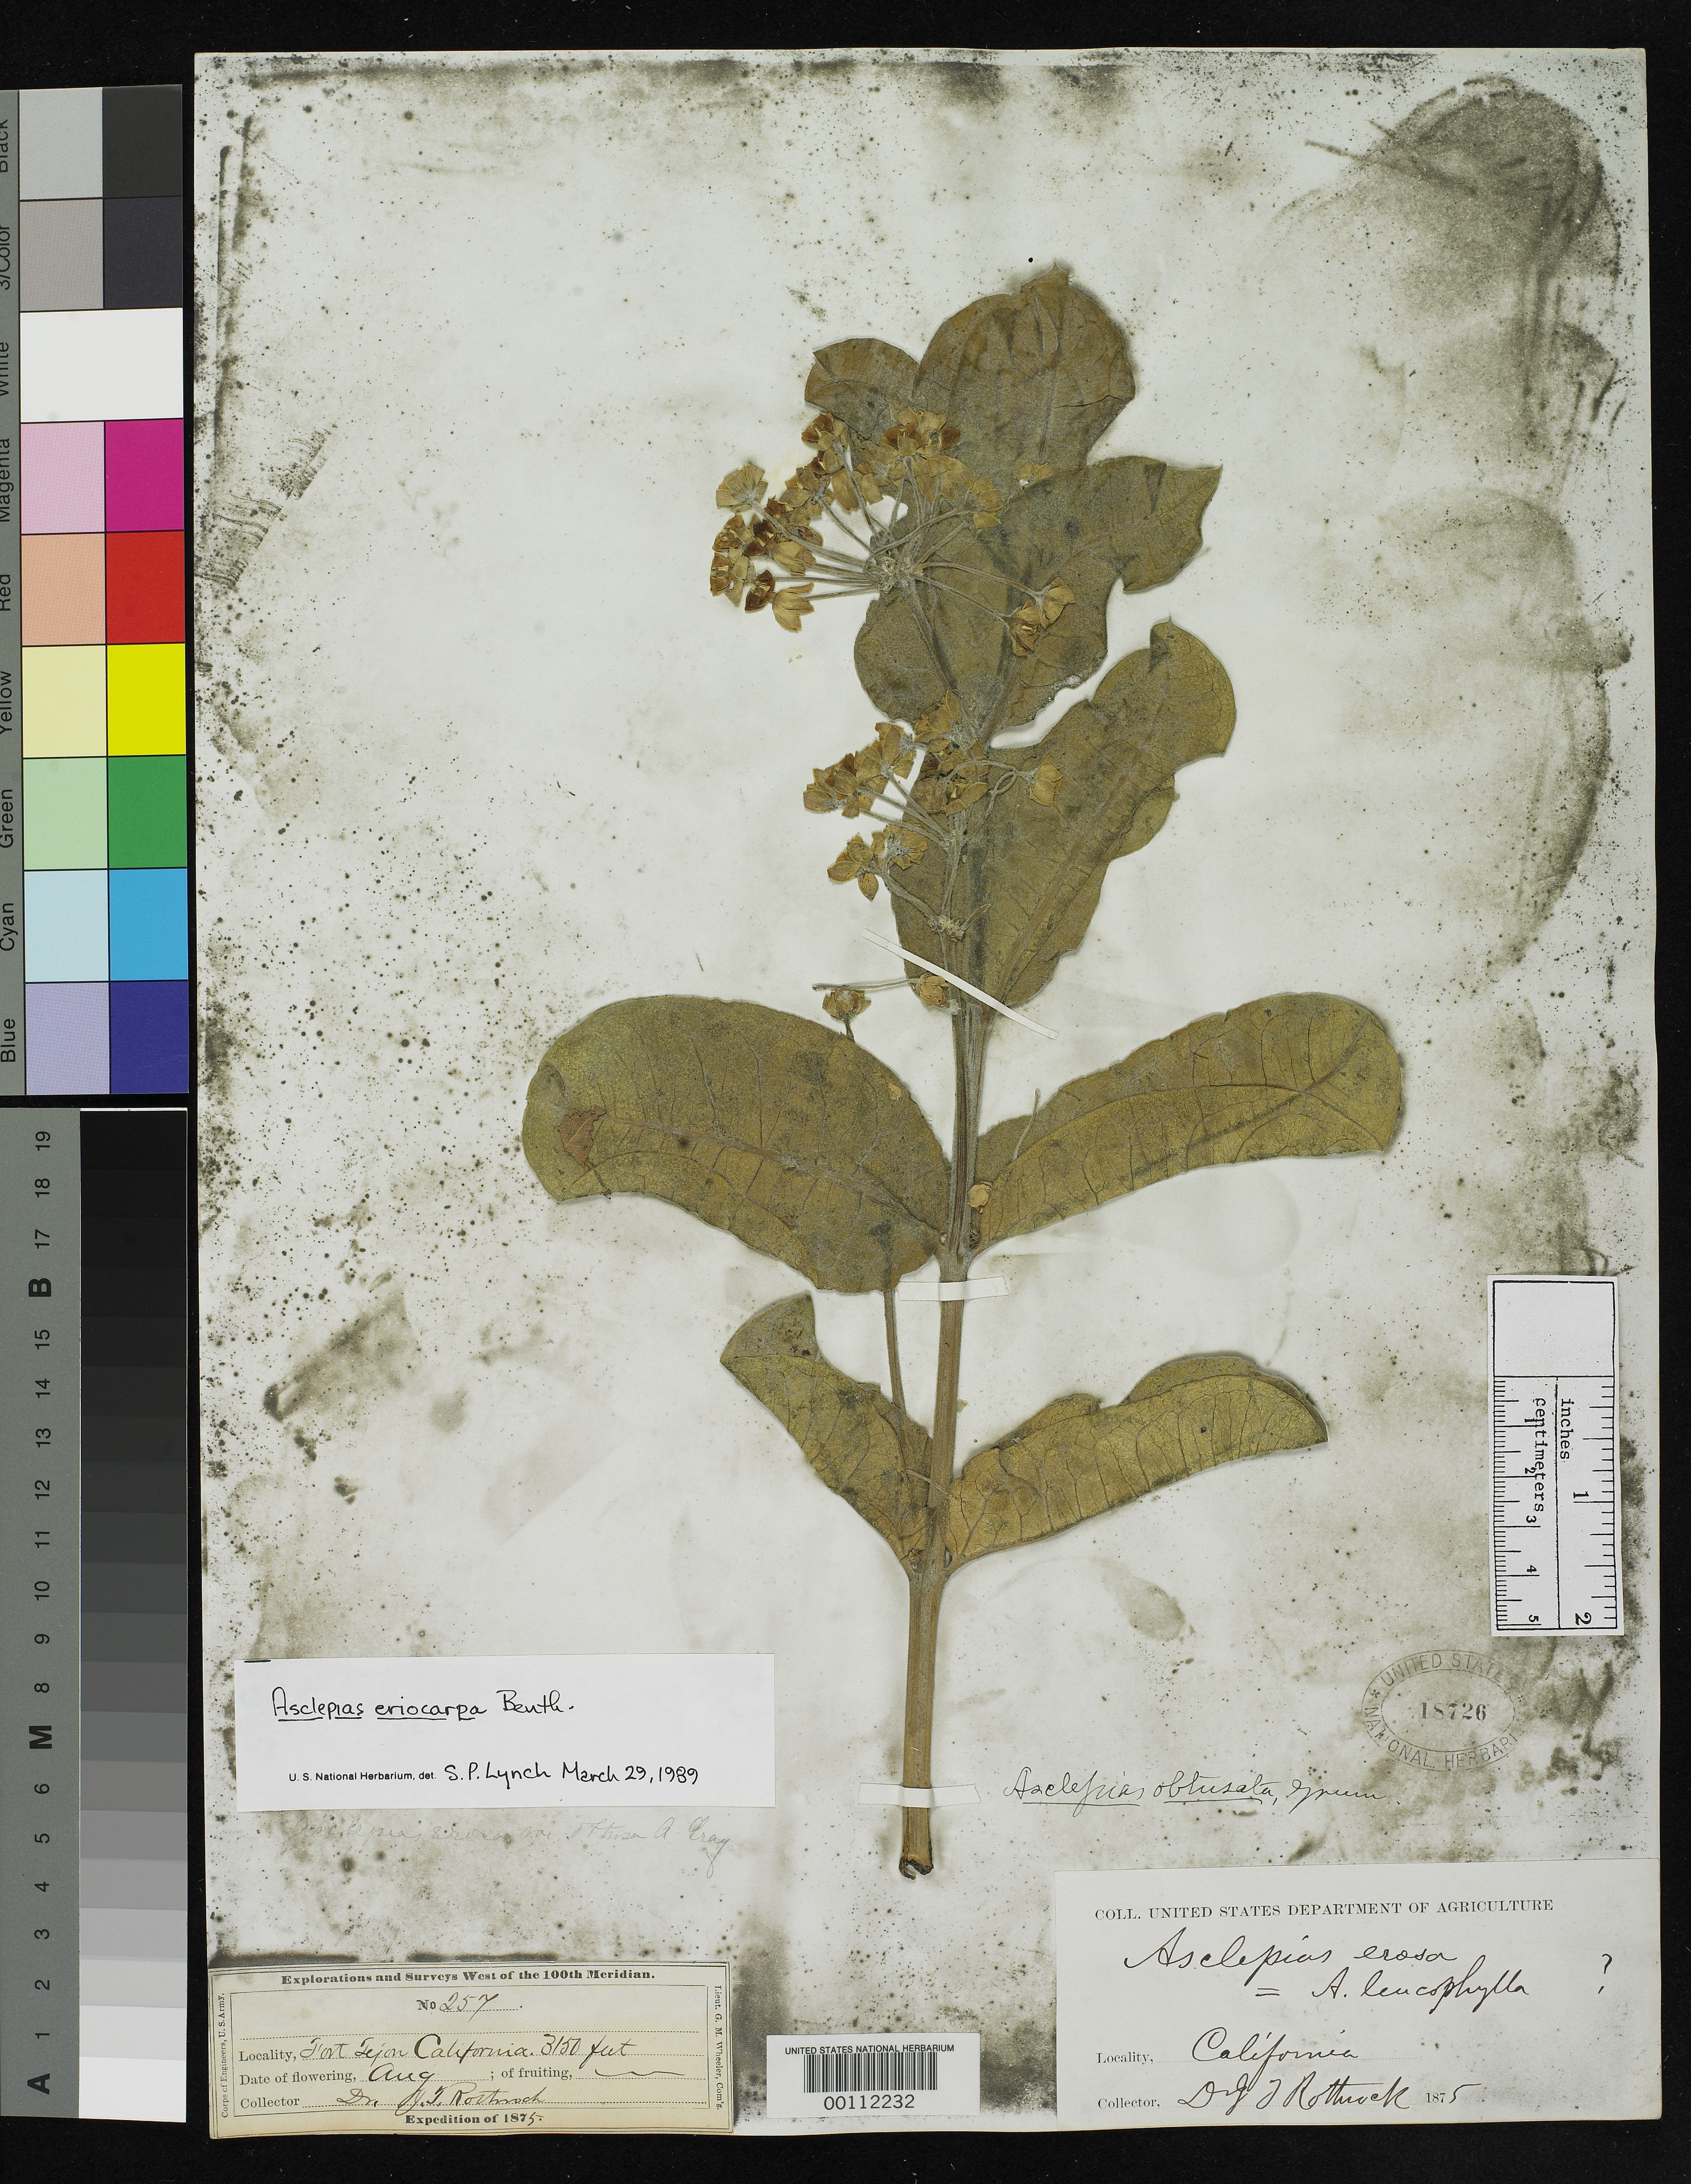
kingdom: Plantae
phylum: Tracheophyta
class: Magnoliopsida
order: Gentianales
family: Apocynaceae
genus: Asclepias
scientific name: Asclepias obtusata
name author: Greene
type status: Isotype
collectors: J. T. Rothrock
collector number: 257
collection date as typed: Aug 1875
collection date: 1875-08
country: United States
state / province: California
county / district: Santa Barbara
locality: Santa Barbara, Bartlett's Canyon.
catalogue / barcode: US 18726